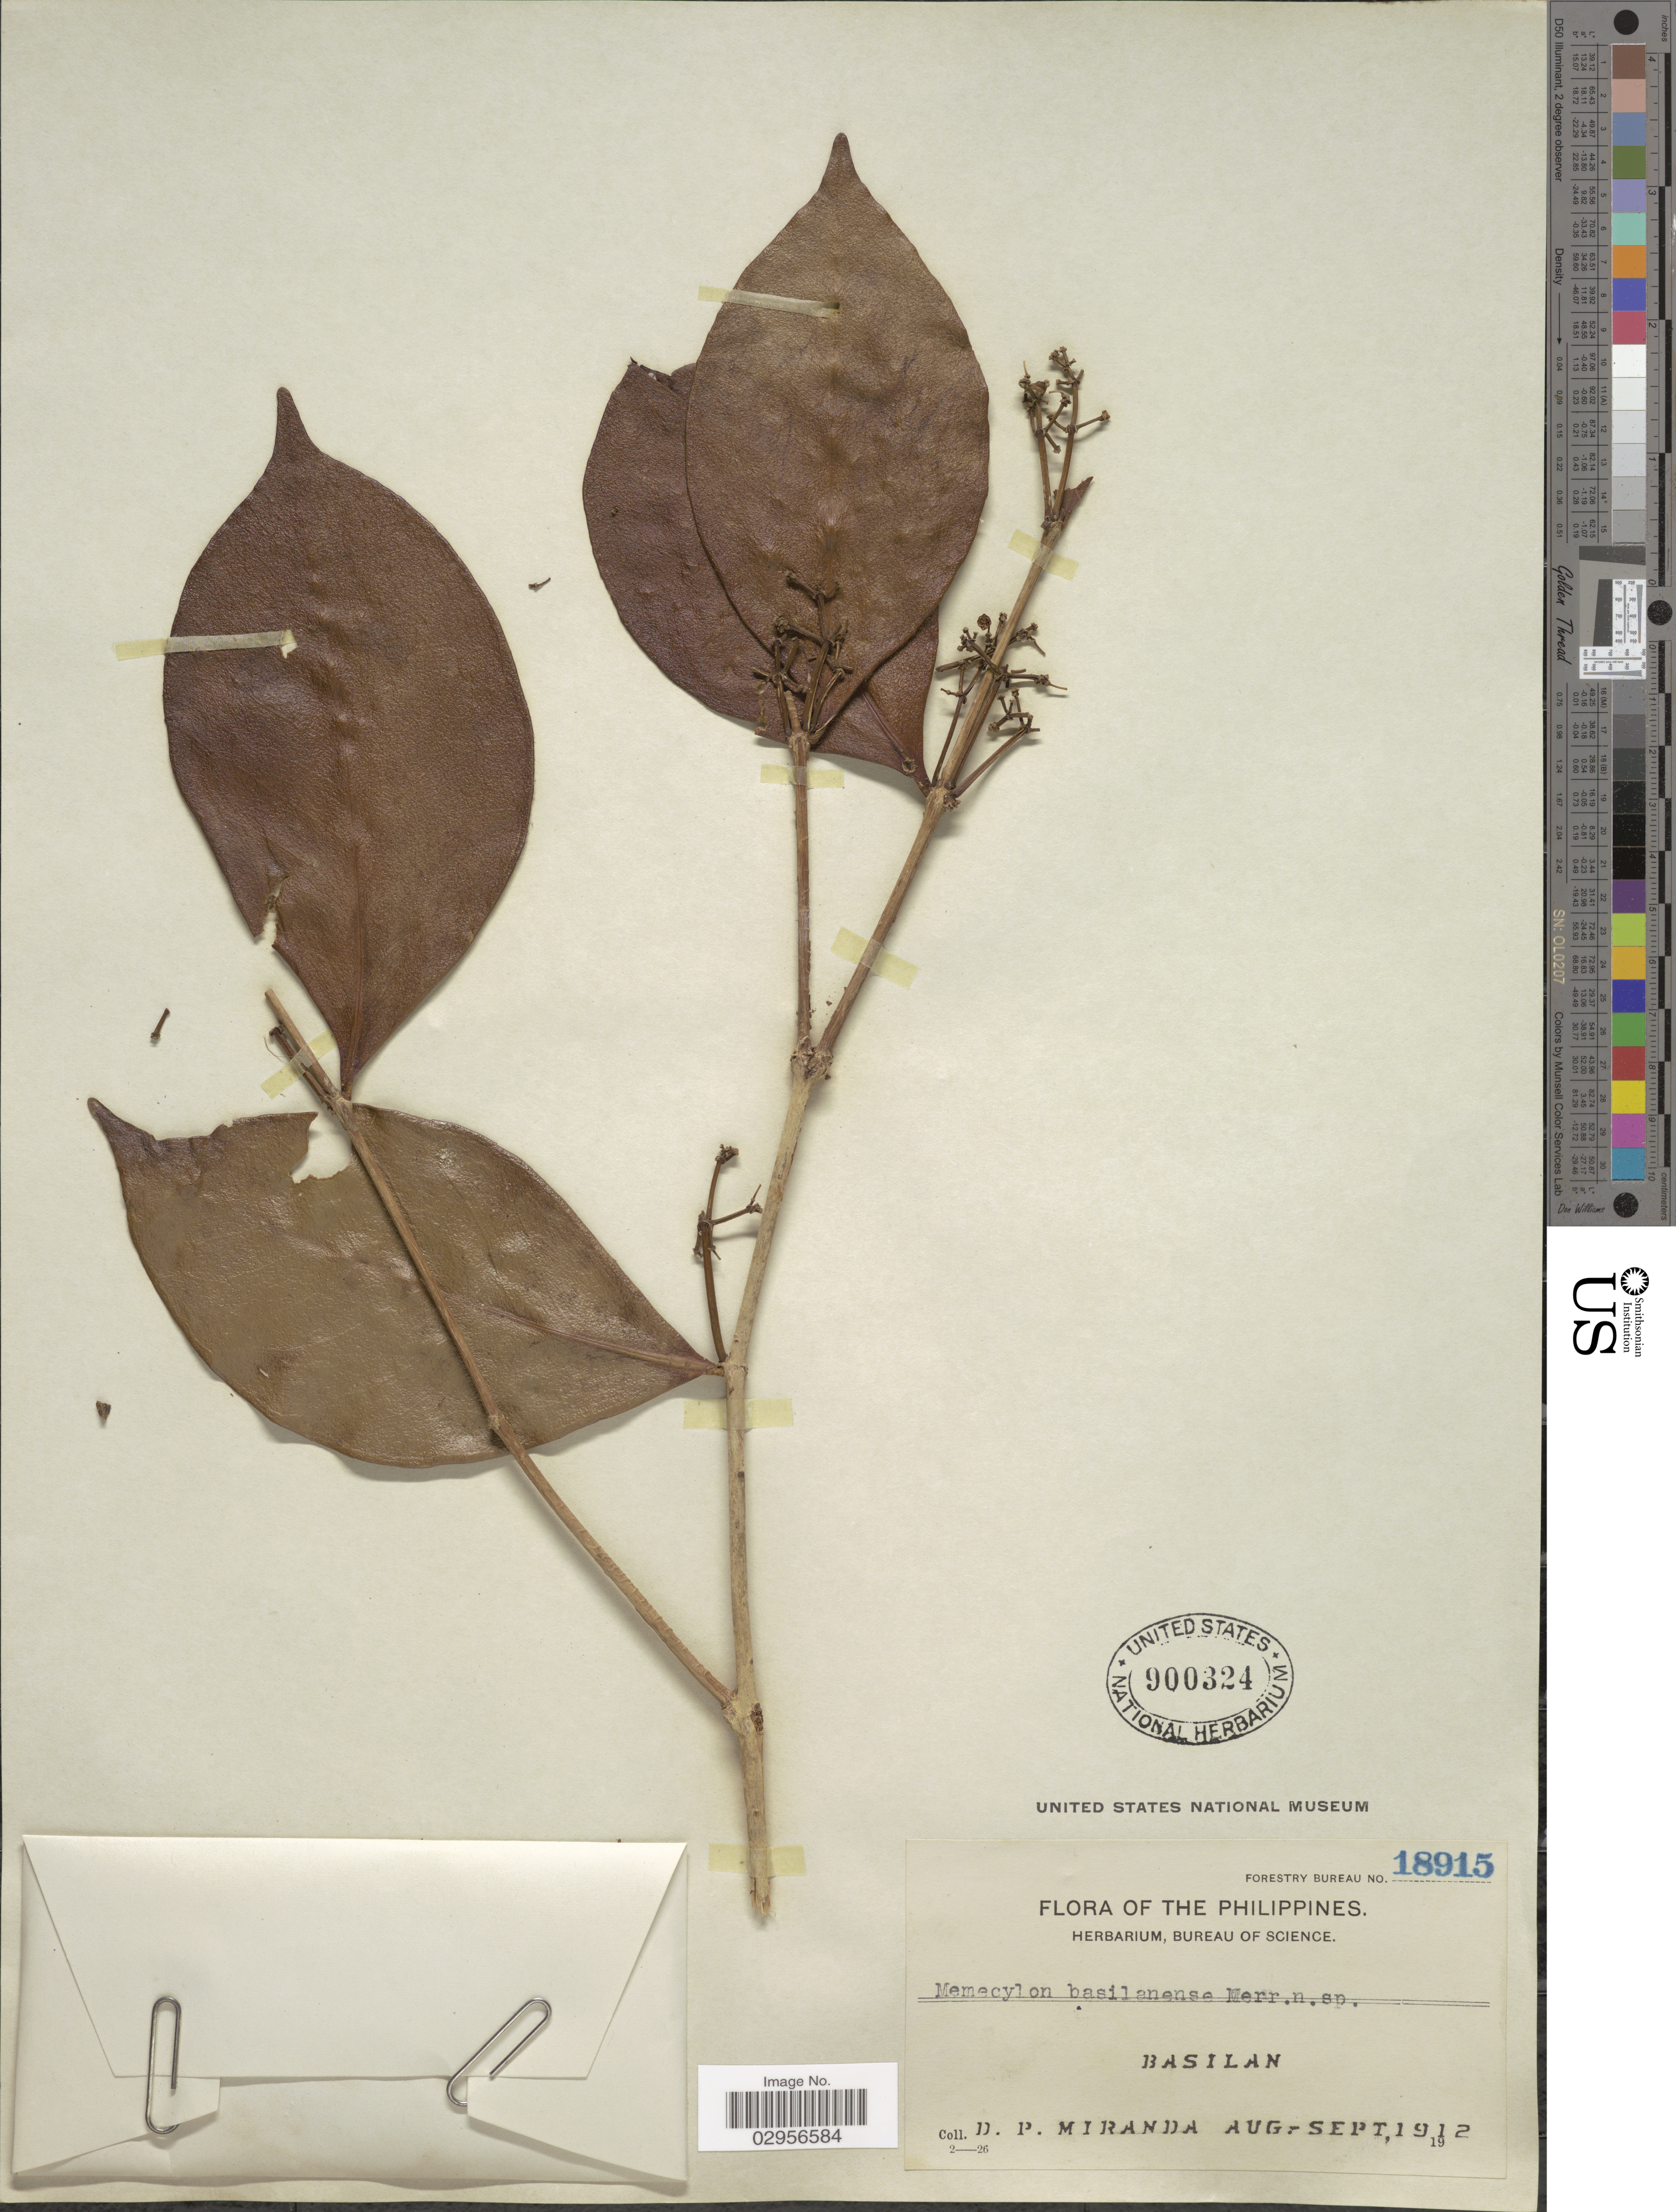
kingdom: Plantae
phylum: Tracheophyta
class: Magnoliopsida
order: Myrtales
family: Melastomataceae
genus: Memecylon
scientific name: Memecylon basilanense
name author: Merr.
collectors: D. P. Miranda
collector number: Forestry Bureau 18915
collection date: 1912-08/1912-09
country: Philippines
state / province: Muslim Mindanao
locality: Basilan.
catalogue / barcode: US 900324